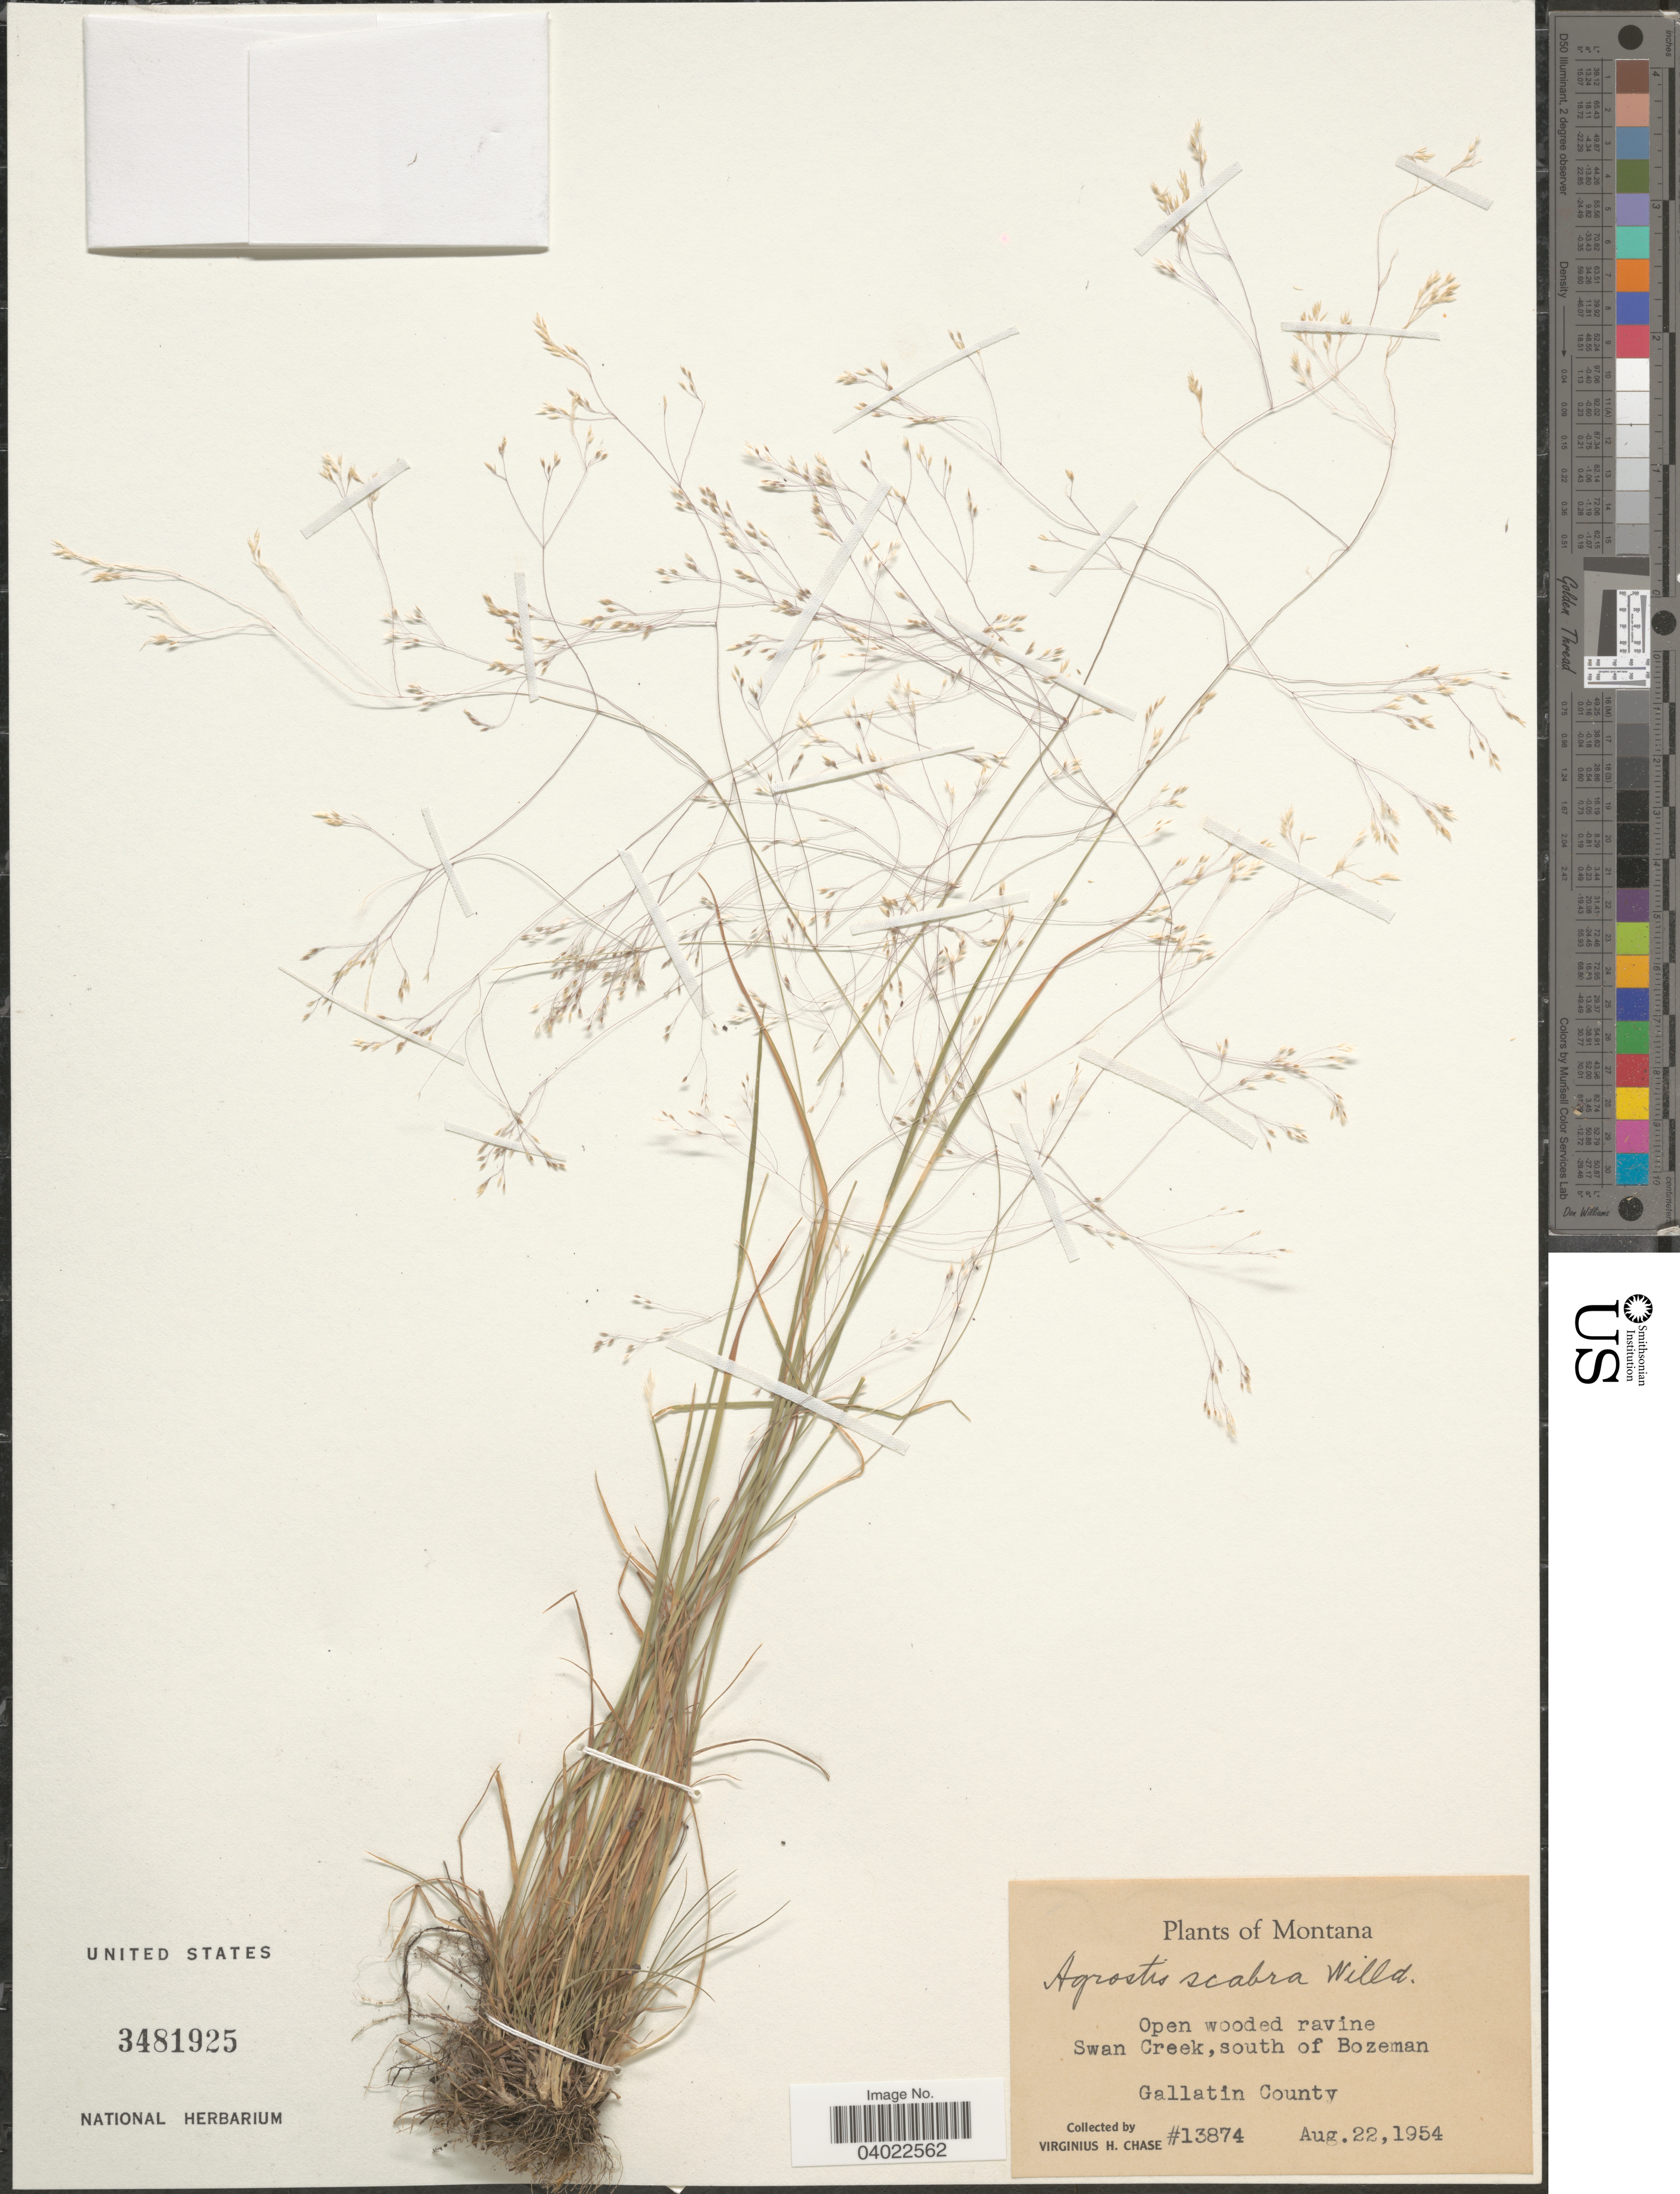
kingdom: Plantae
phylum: Tracheophyta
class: Liliopsida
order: Poales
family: Poaceae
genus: Agrostis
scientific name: Agrostis scabra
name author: Willd.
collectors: V. H. Chase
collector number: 13874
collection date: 1954-08-22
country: United States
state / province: Montana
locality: Swan Creek, south of Bozeman. Gallatin County.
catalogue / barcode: US 3481925